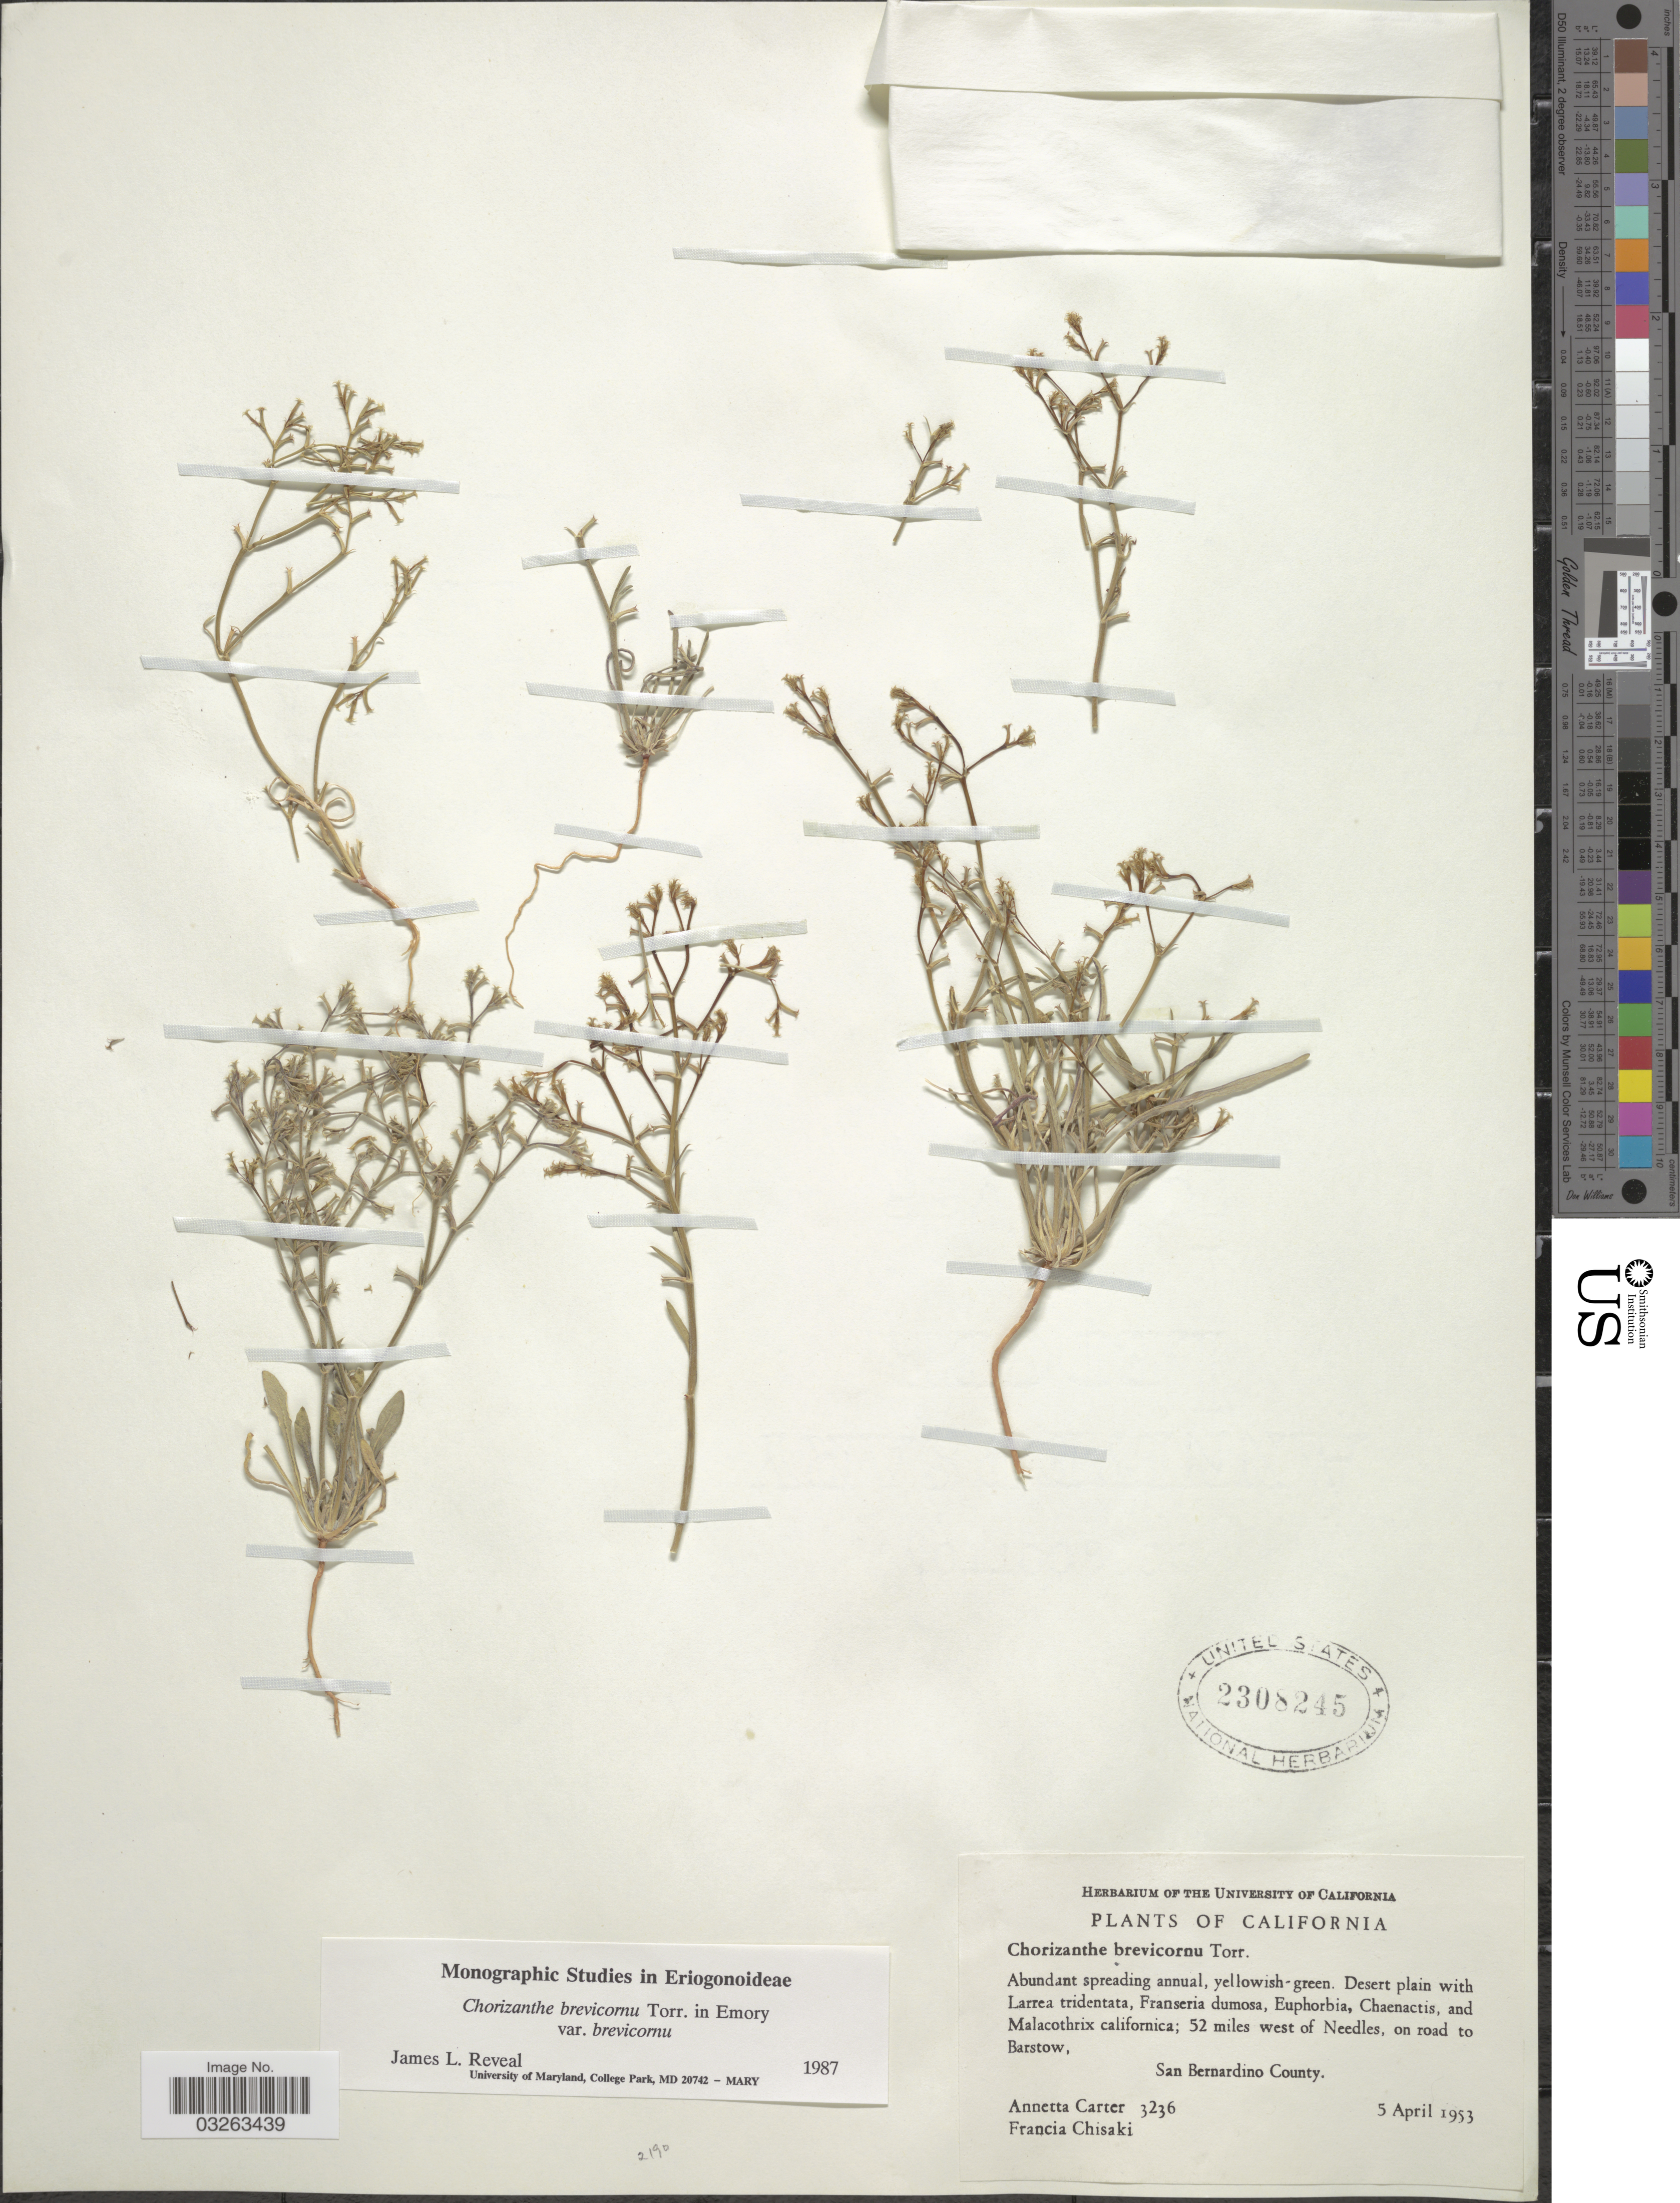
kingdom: Plantae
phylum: Tracheophyta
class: Magnoliopsida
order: Caryophyllales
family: Polygonaceae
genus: Chorizanthe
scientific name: Chorizanthe brevicornu var. brevicornu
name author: Torr.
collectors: A. Carter & F. Chisaki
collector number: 3236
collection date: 1953-04-05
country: United States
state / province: California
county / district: San Bernardino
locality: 52 miles west of Needles, on road to Barstow, San Bernardino County.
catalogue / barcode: US 2308245